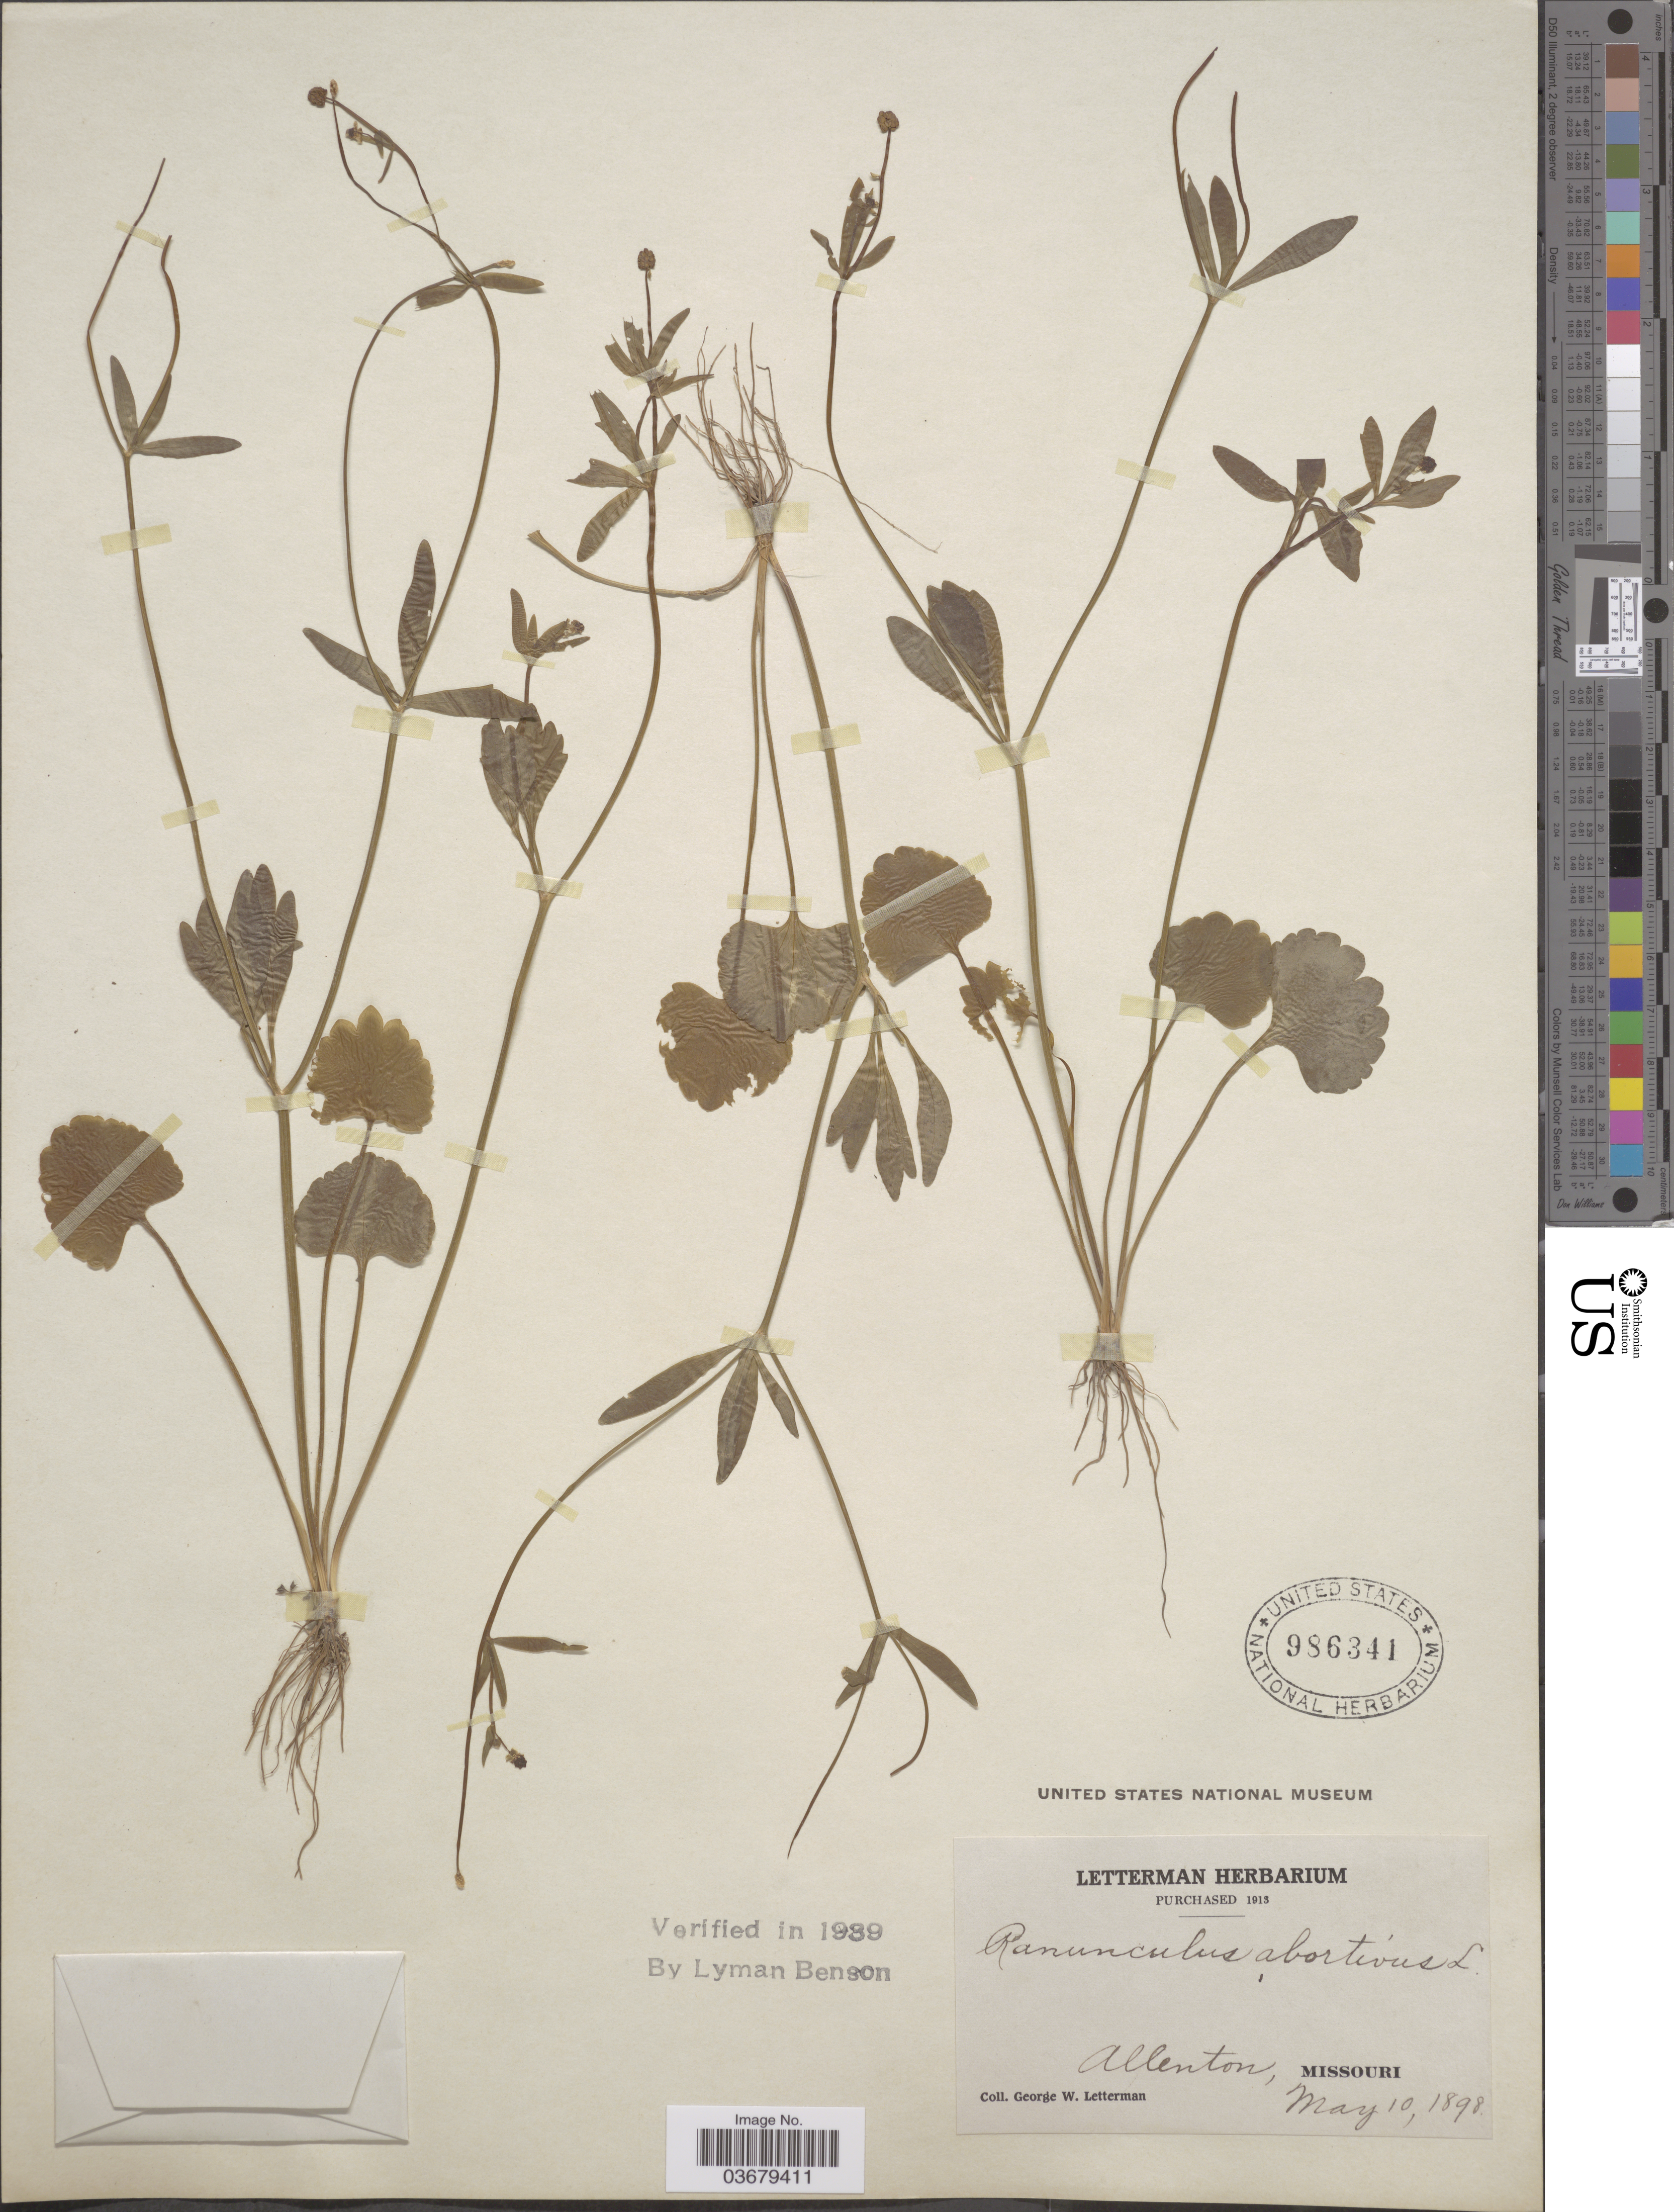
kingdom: Plantae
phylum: Tracheophyta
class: Magnoliopsida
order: Ranunculales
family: Ranunculaceae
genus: Ranunculus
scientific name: Ranunculus abortivus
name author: L.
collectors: G. W. Letterman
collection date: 1898-05-09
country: United States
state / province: Missouri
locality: Allenton.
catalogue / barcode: US 986341